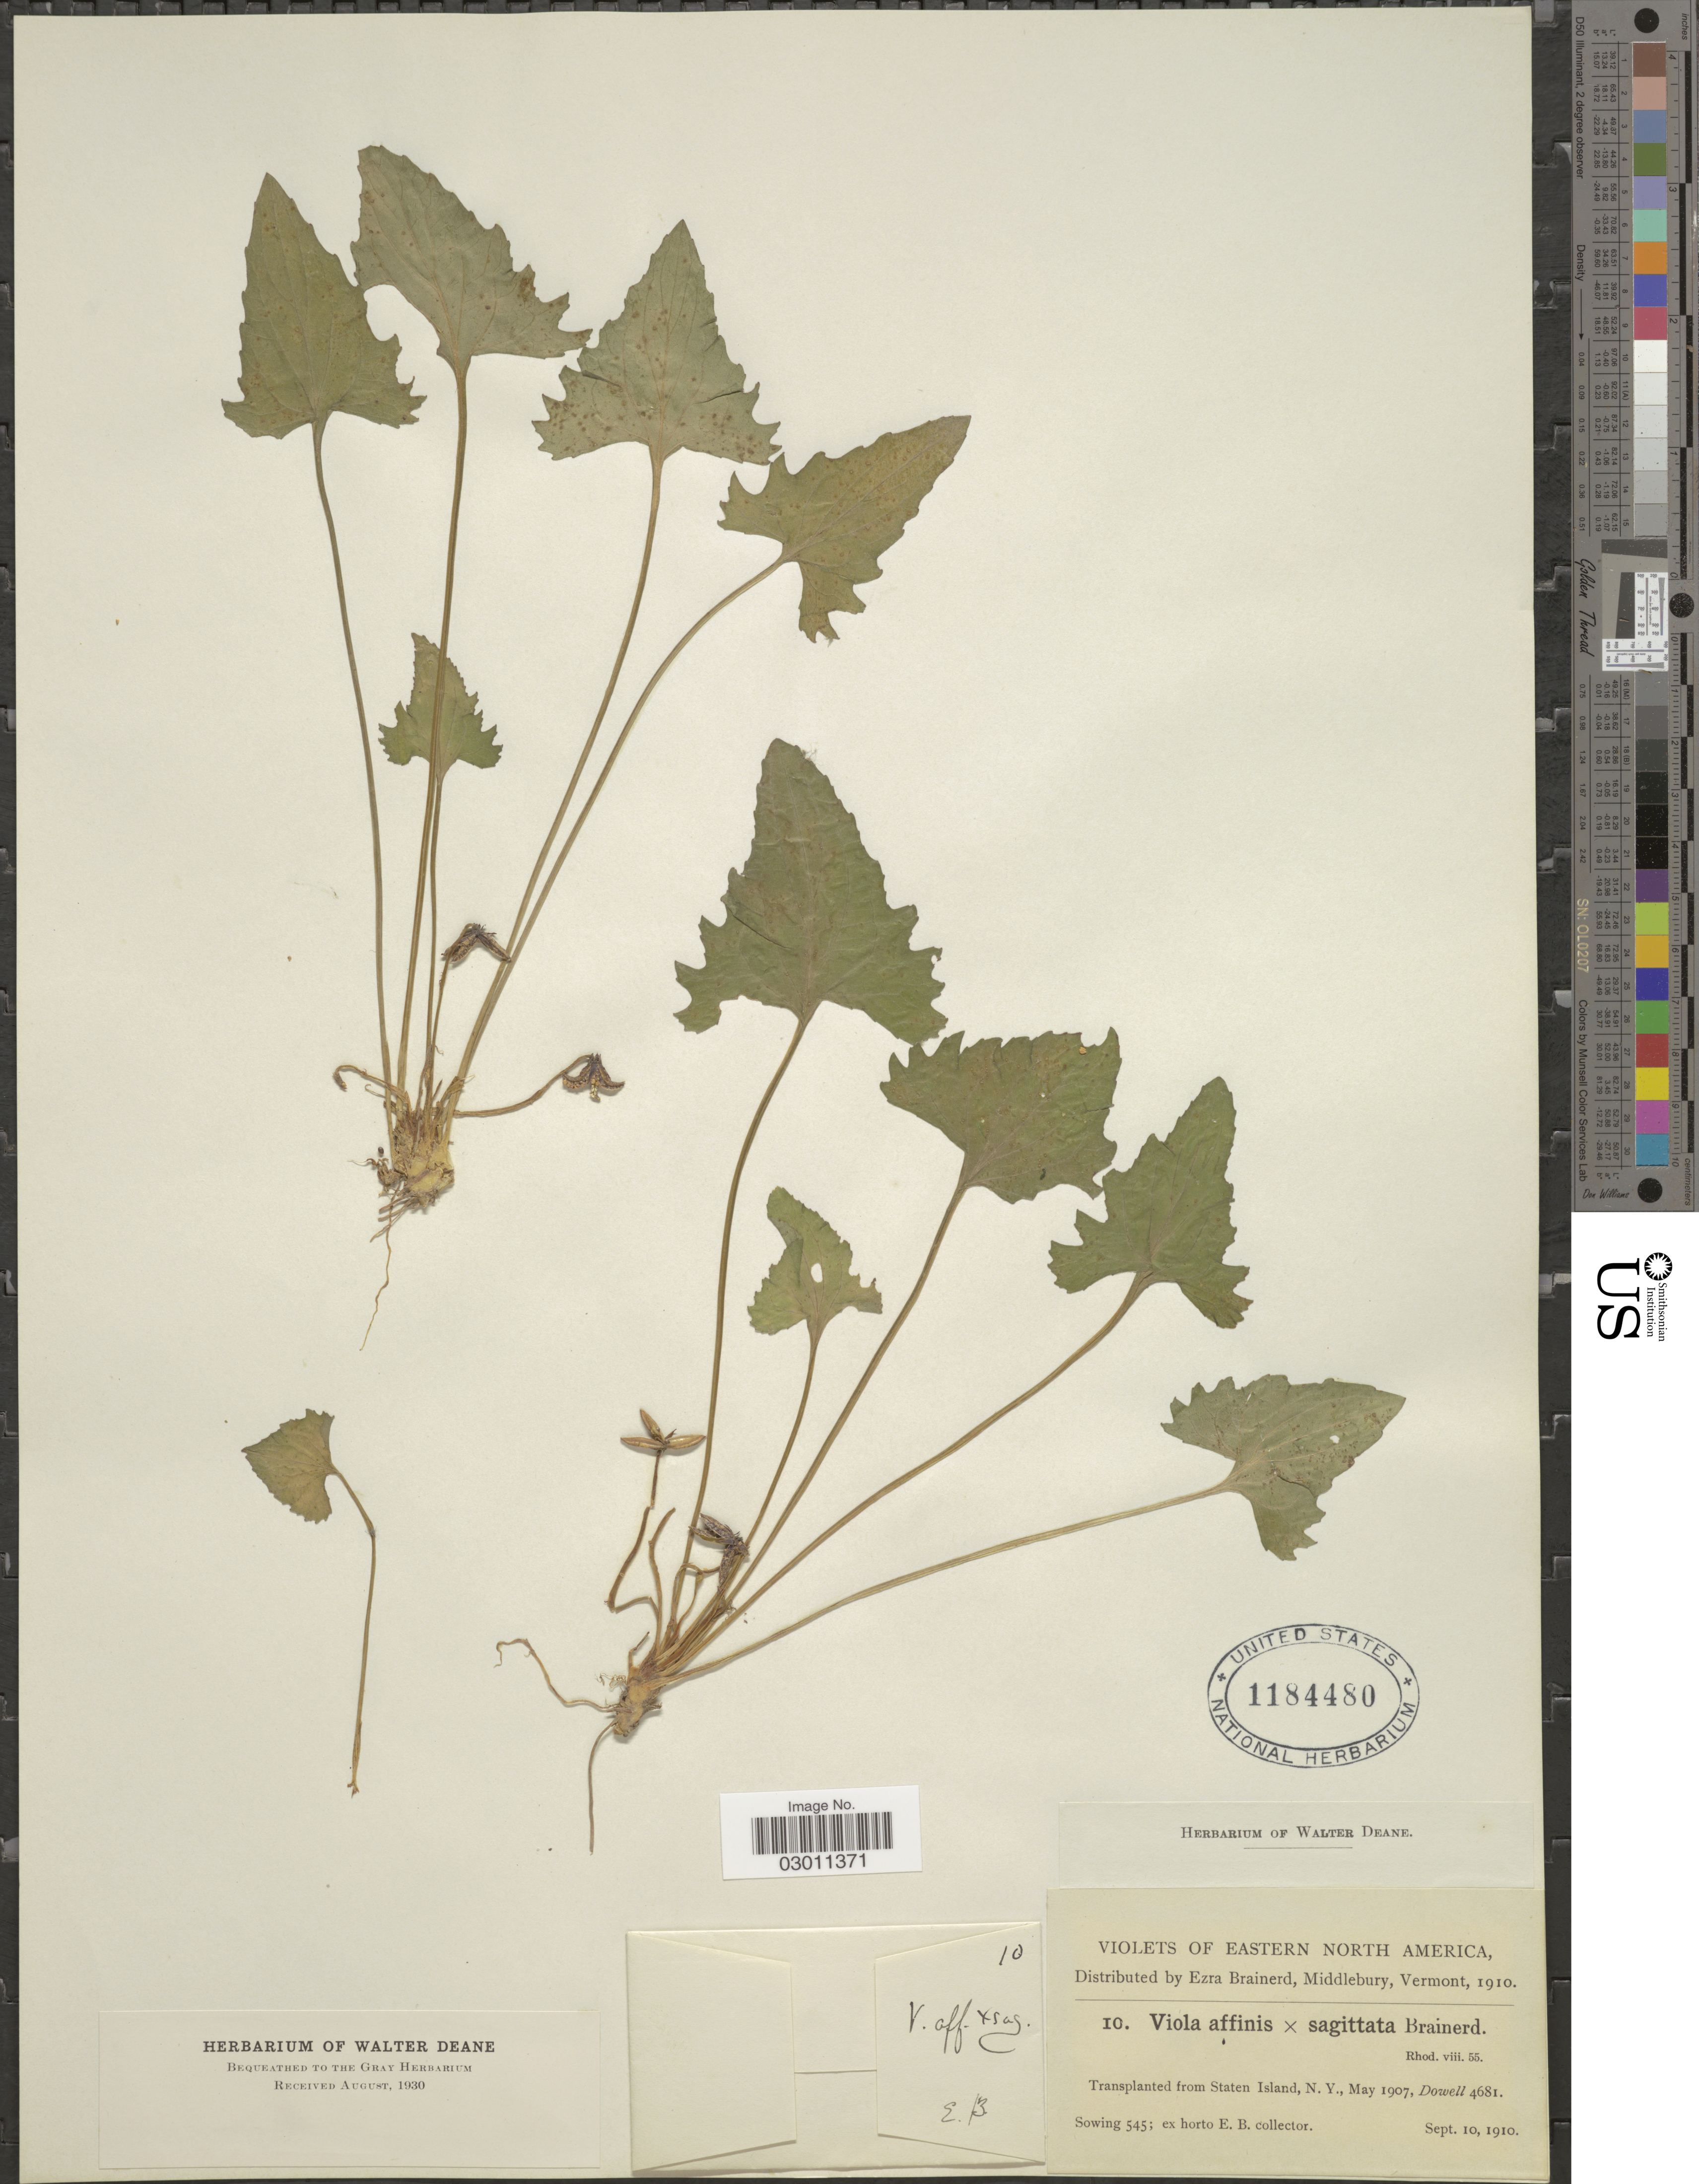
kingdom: Plantae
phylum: Tracheophyta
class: Magnoliopsida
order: Malpighiales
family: Violaceae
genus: Viola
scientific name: Viola affinis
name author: LeConte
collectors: ex herb. Ezra Brainerd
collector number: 10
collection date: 1910-09-10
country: United States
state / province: New York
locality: Eastern North America. Transplanted from Staten Island, N. Y.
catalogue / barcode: US 1184480